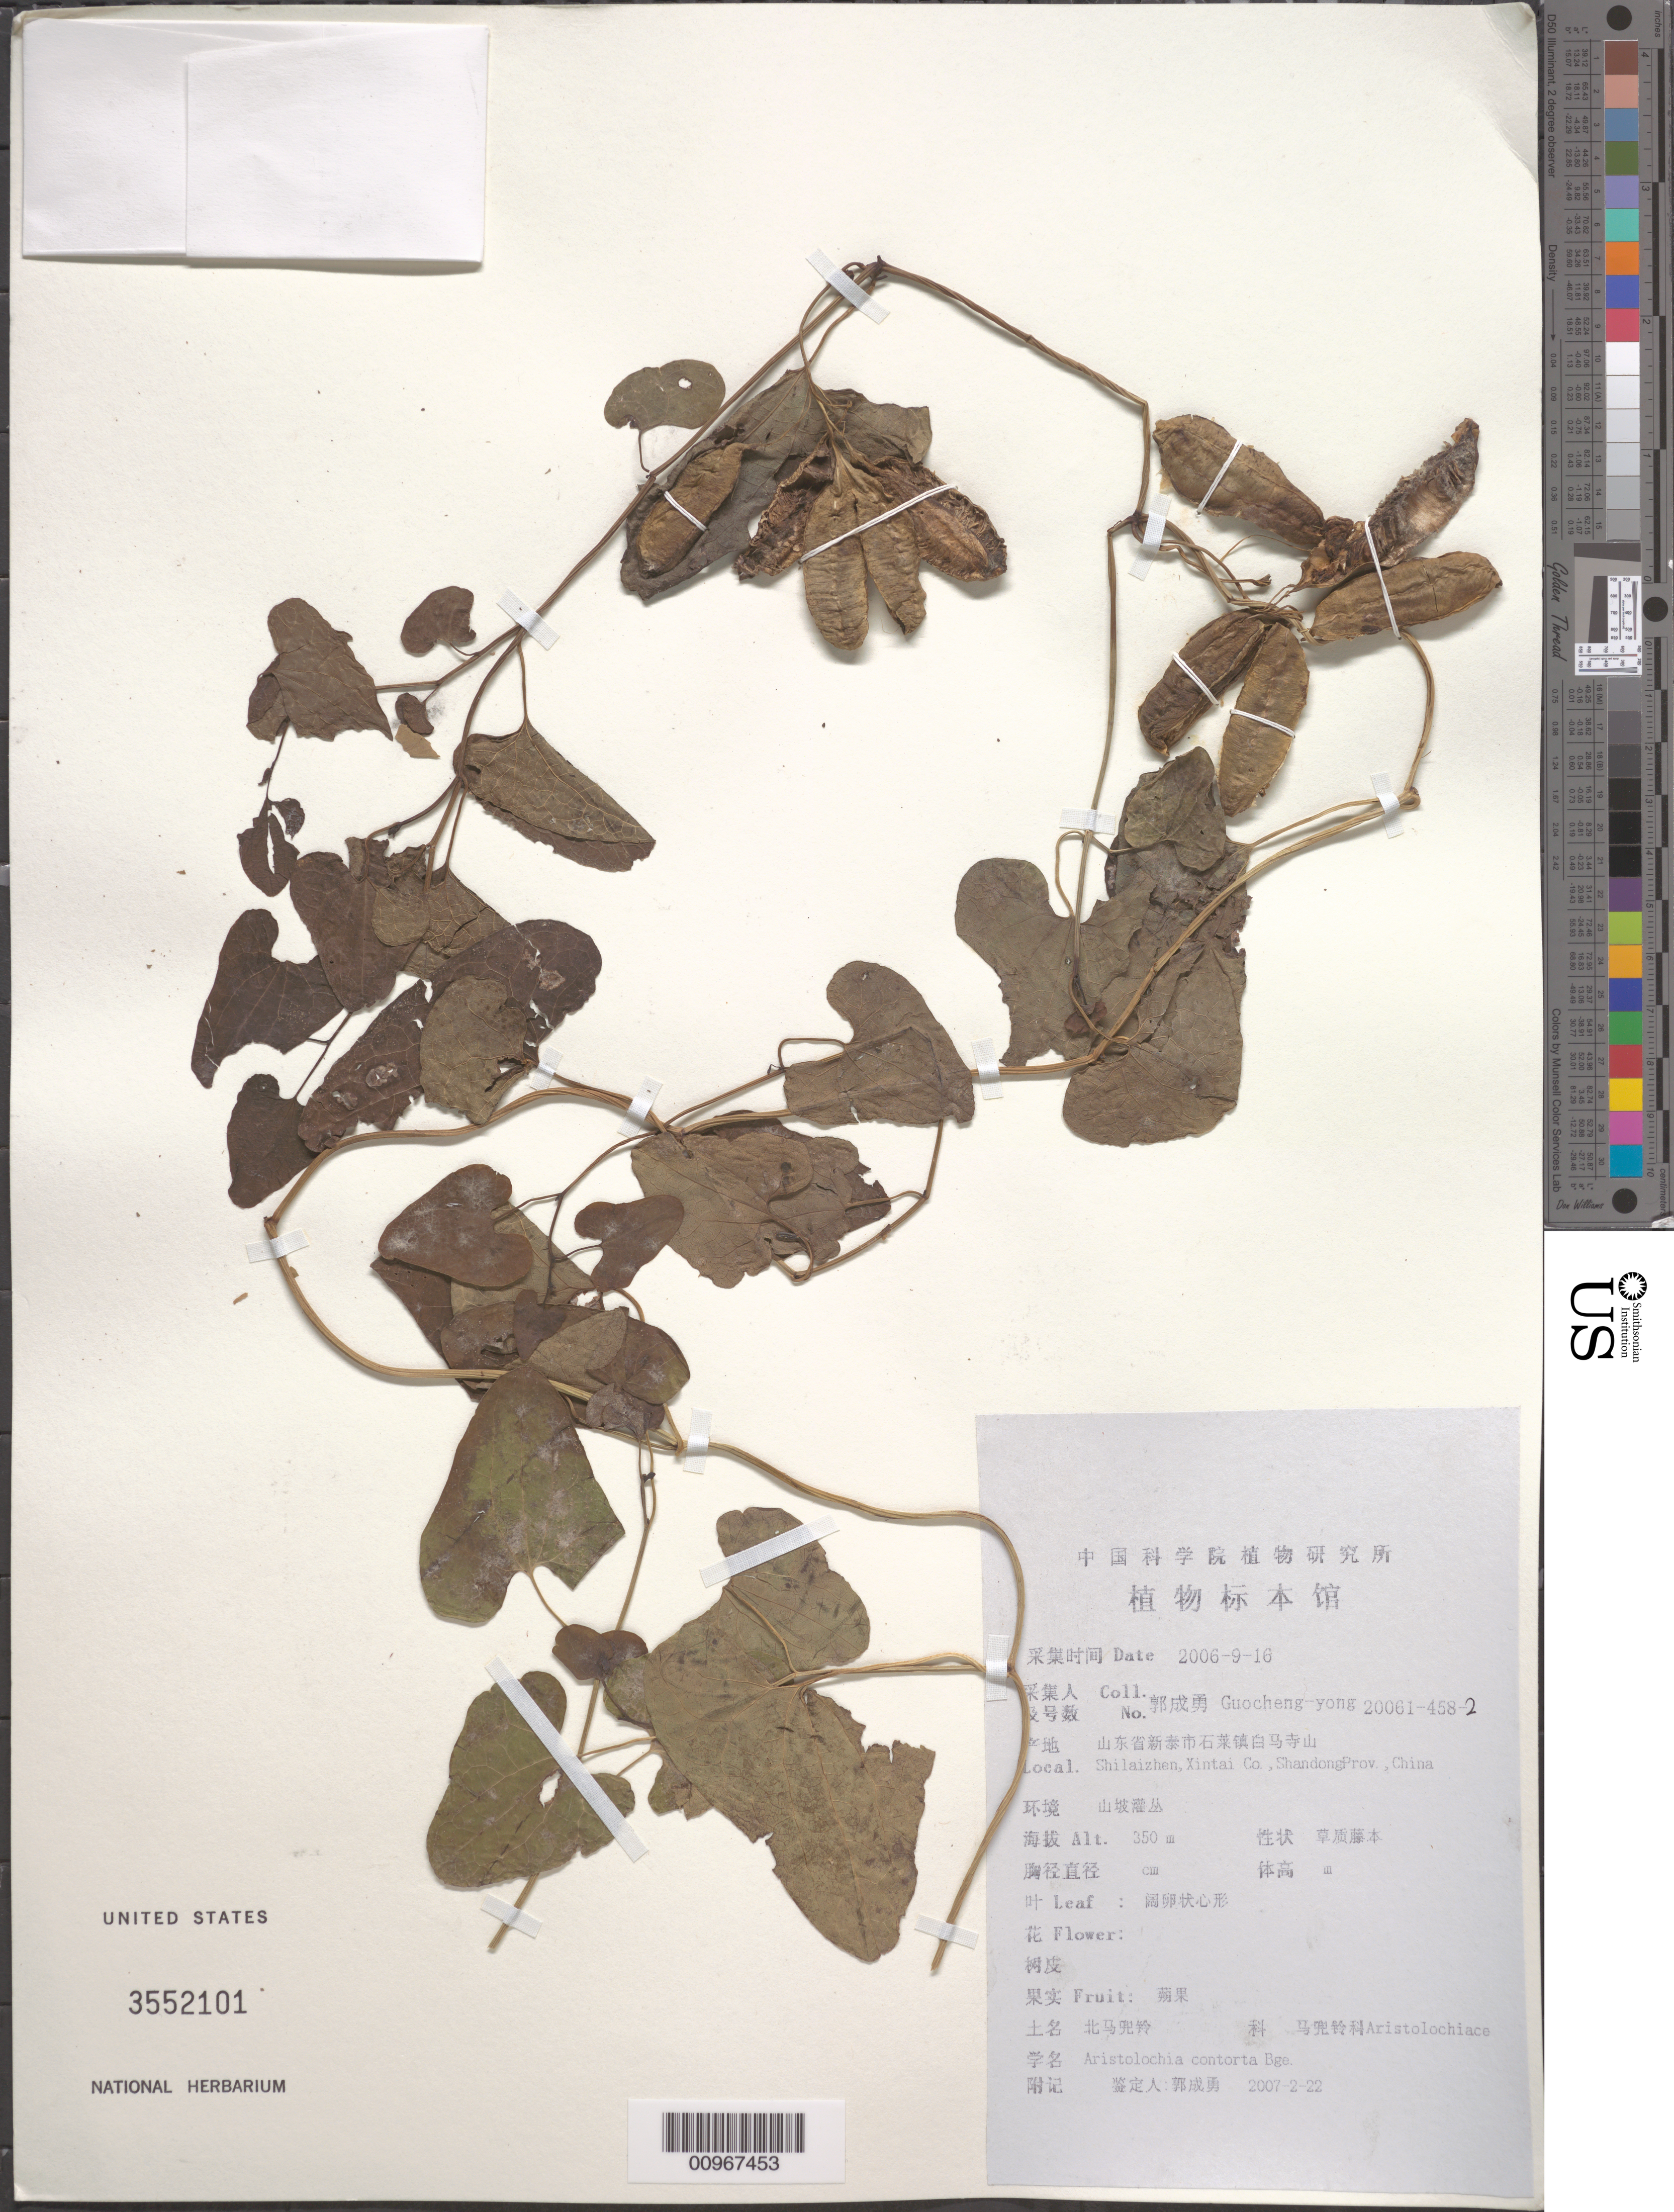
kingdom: Plantae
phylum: Tracheophyta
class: Magnoliopsida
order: Piperales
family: Aristolochiaceae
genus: Aristolochia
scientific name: Aristolochia contorta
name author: Bunge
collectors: Guo cheng-yong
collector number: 20061-458-2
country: China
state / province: Shandong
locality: Shilaizhen, Xintai Co.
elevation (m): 350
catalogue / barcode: US 3552101